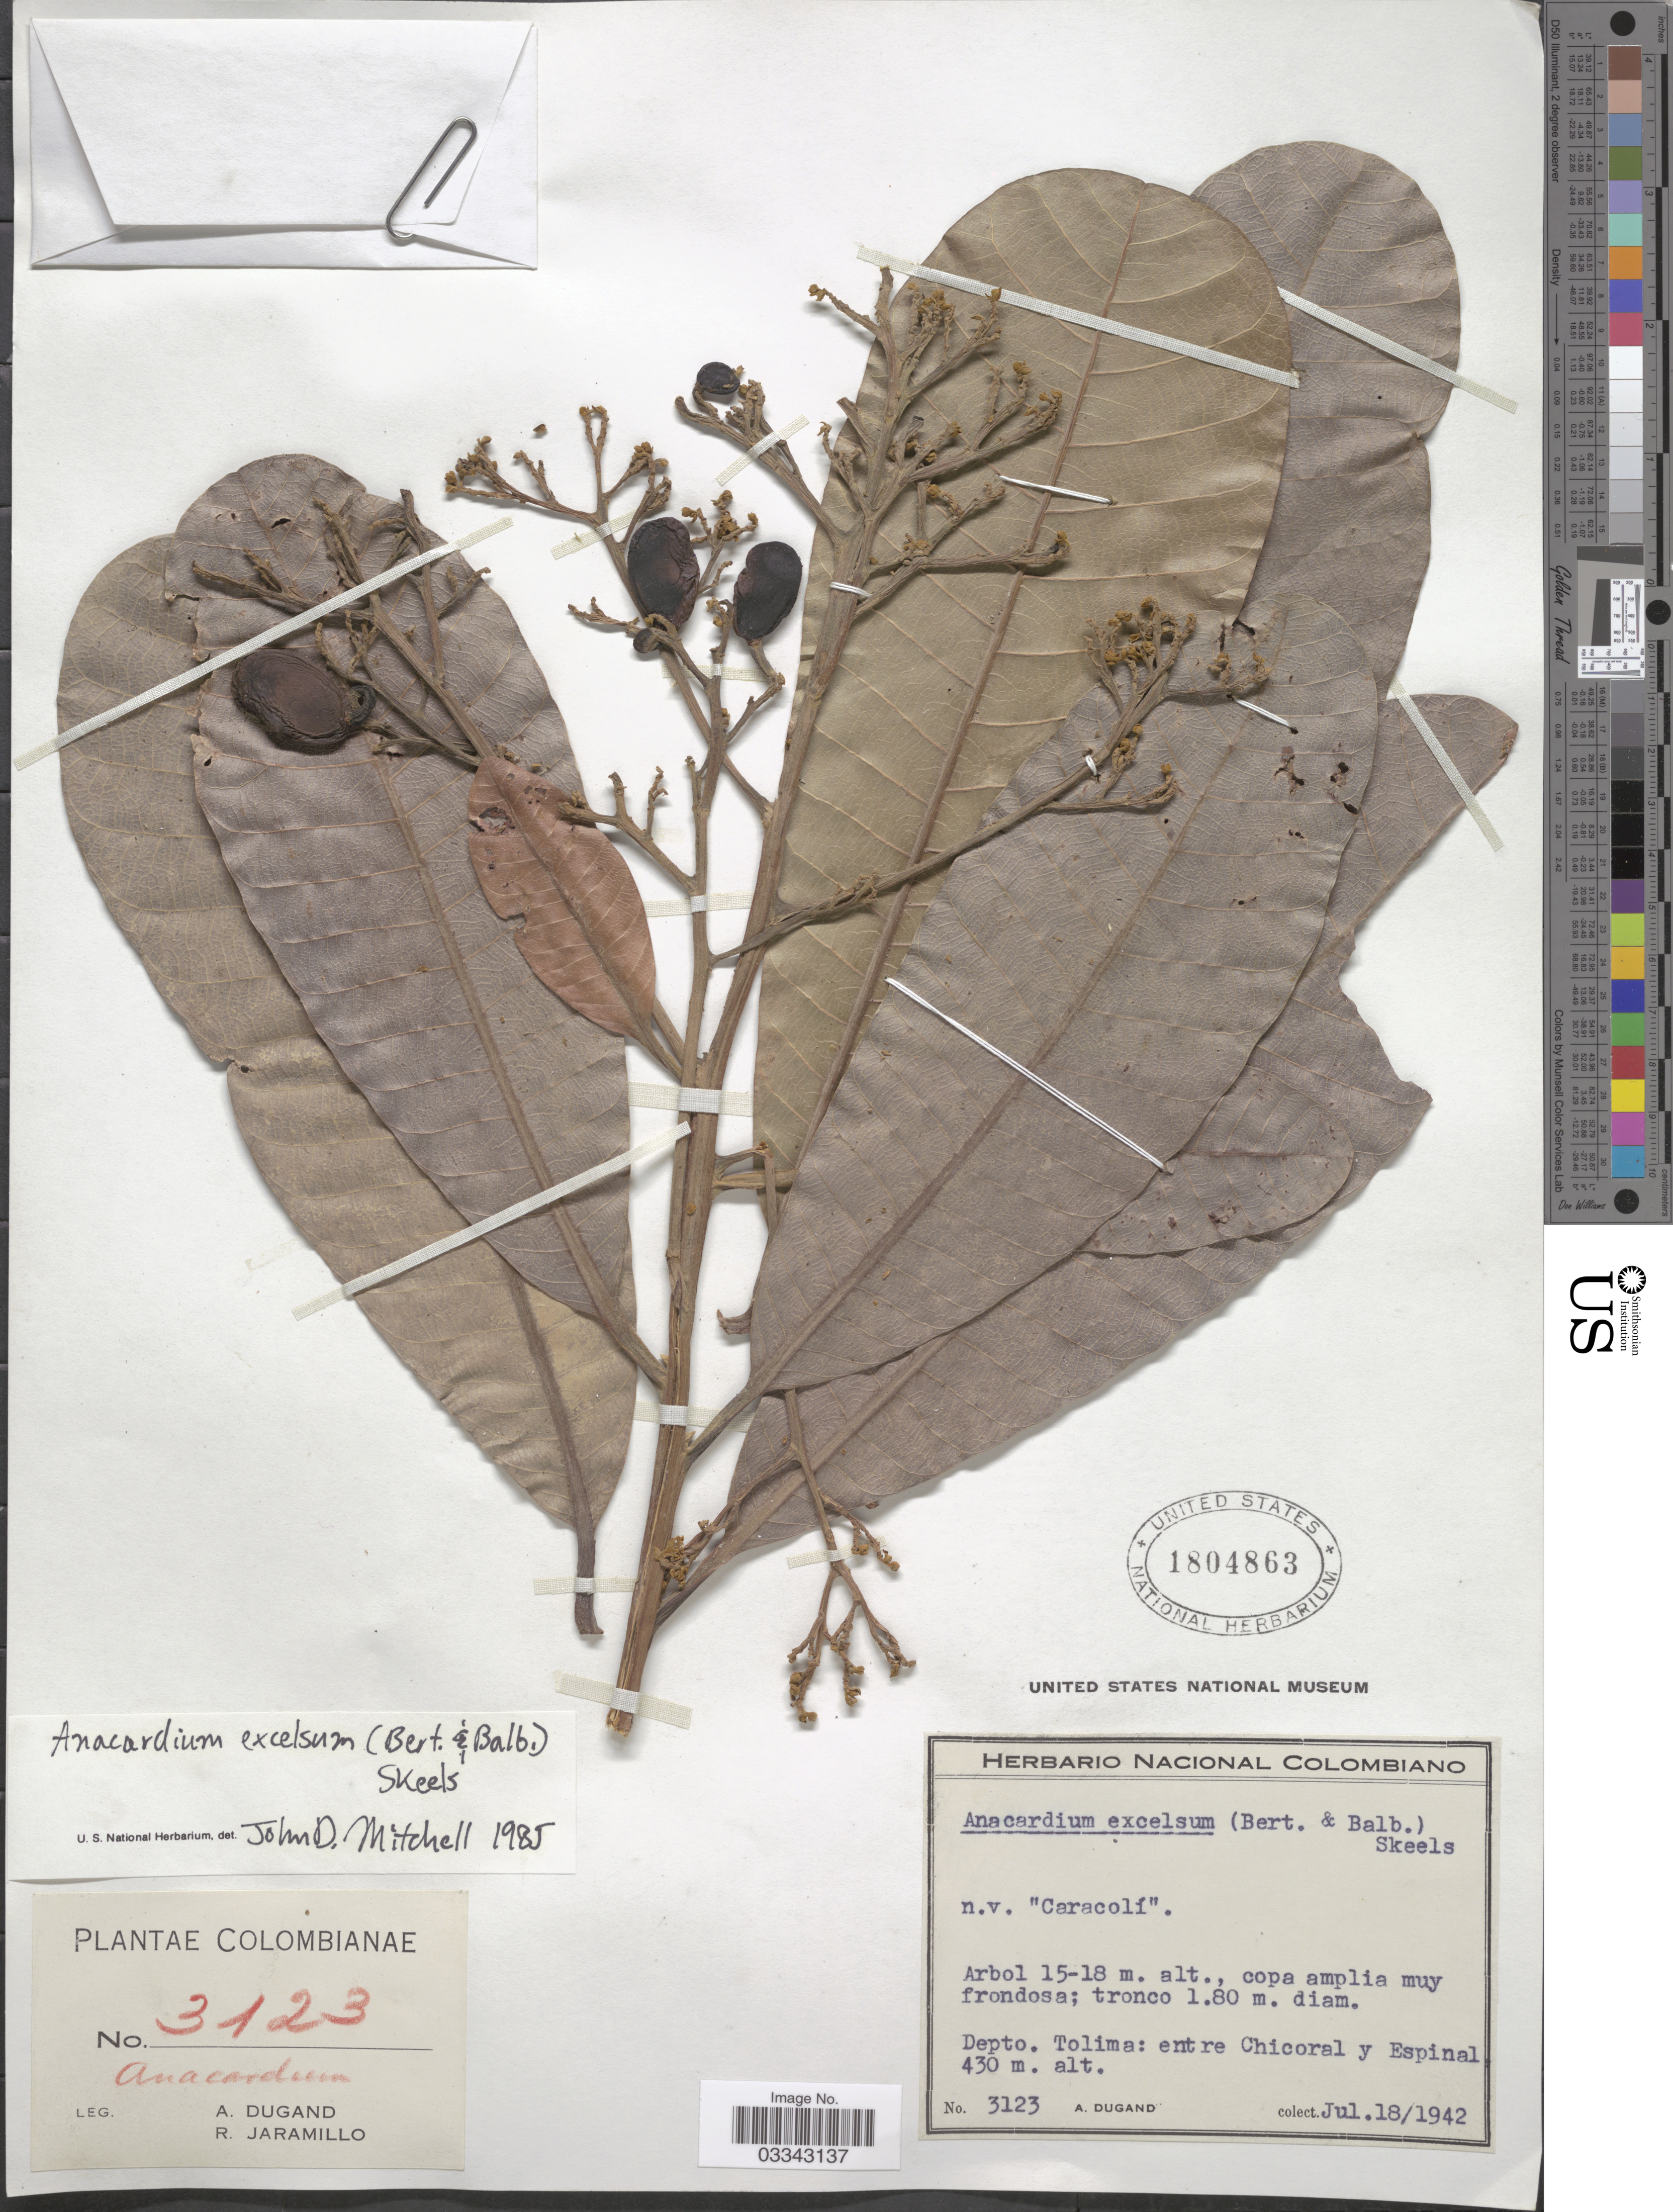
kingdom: Plantae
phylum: Tracheophyta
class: Magnoliopsida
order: Sapindales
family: Anacardiaceae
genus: Anacardium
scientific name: Anacardium excelsum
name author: (Kunth) Skeels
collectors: A. Dugand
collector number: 3123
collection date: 1942-07-18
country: Colombia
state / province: Tolima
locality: Depto. Tolima: entre Chicoral y Espinal.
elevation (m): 430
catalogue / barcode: US 1804863